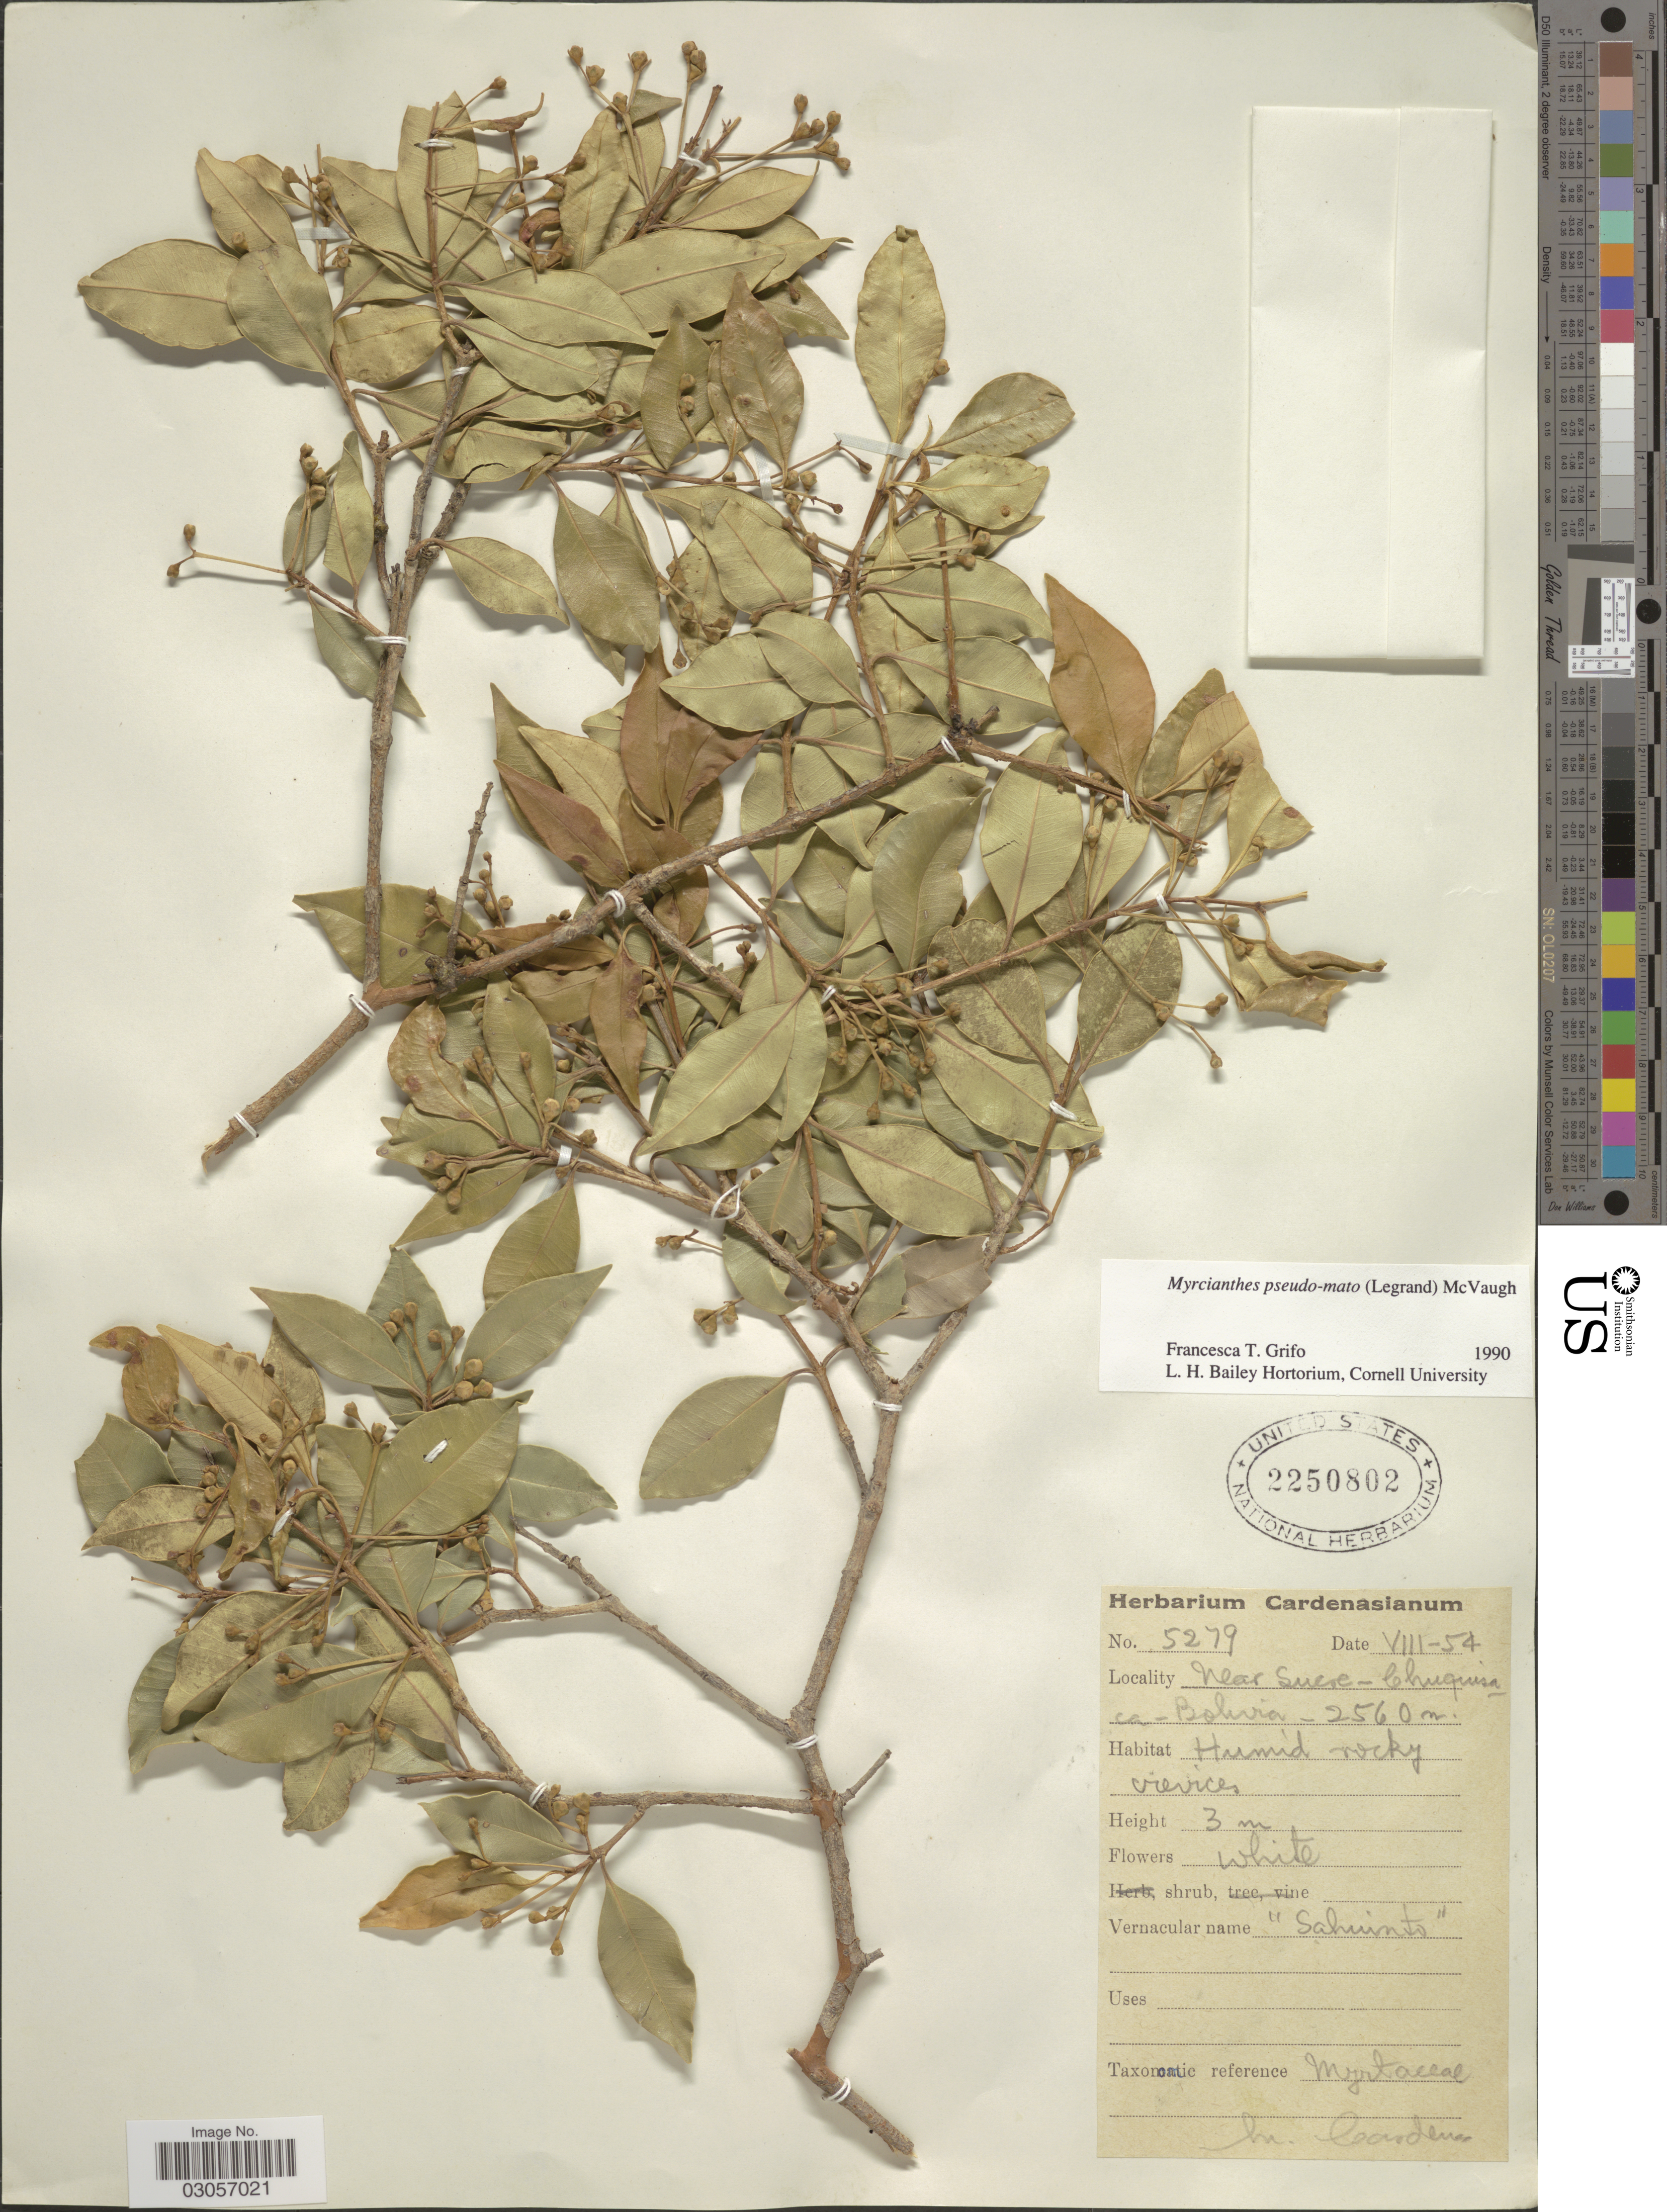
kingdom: Plantae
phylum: Tracheophyta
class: Magnoliopsida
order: Myrtales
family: Myrtaceae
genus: Myrcianthes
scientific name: Myrcianthes pseudomato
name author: (D. Legrand) McVaugh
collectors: M. Cárdenas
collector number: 5279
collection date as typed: Transcribed d/m/y: /8/54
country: Bolivia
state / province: Chuquisaca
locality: Near Sucre.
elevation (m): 2560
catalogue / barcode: US 2250802